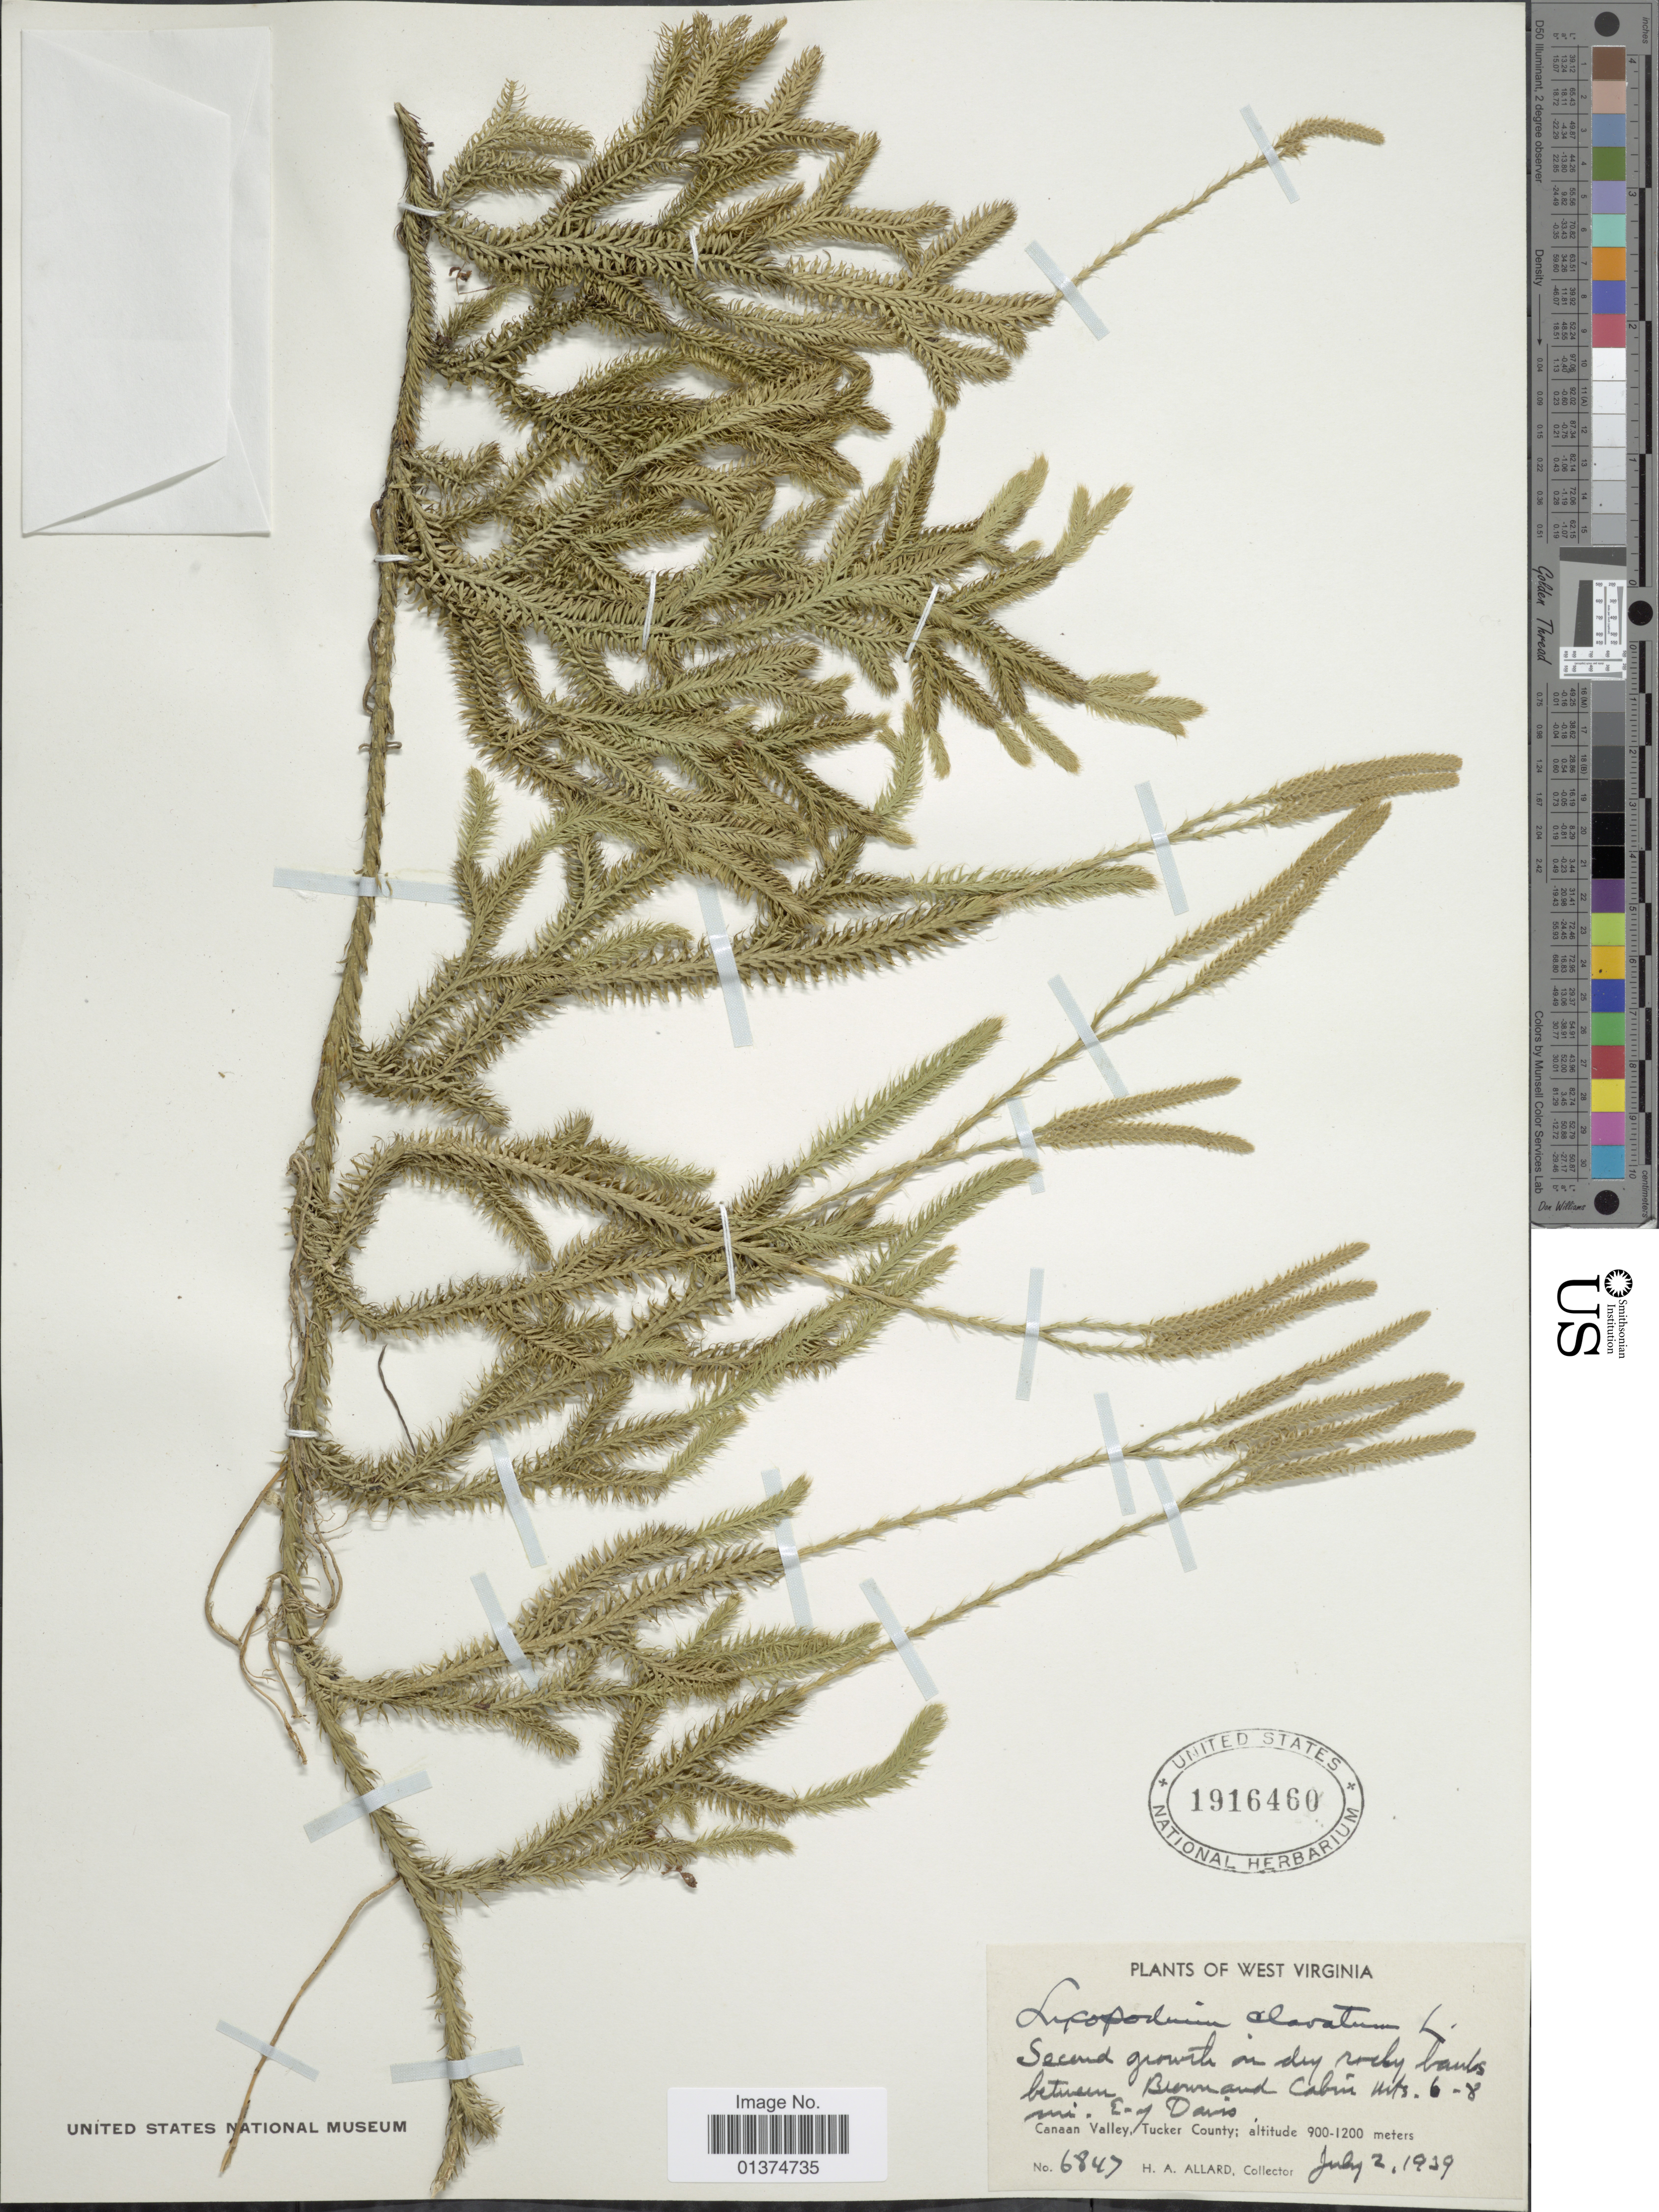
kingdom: Plantae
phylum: Tracheophyta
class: Lycopodiopsida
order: Lycopodiales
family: Lycopodiaceae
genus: Lycopodium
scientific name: Lycopodium clavatum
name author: L.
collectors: H. A. Allard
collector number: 6847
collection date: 1939-07-02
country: United States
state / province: West Virginia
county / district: Tucker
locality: Second growth on dry rocky banks between Brown and Cabin Mts 6-8 mi E of Davis, Canaan Valley, Tucker County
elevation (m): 900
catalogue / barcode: US 1916460